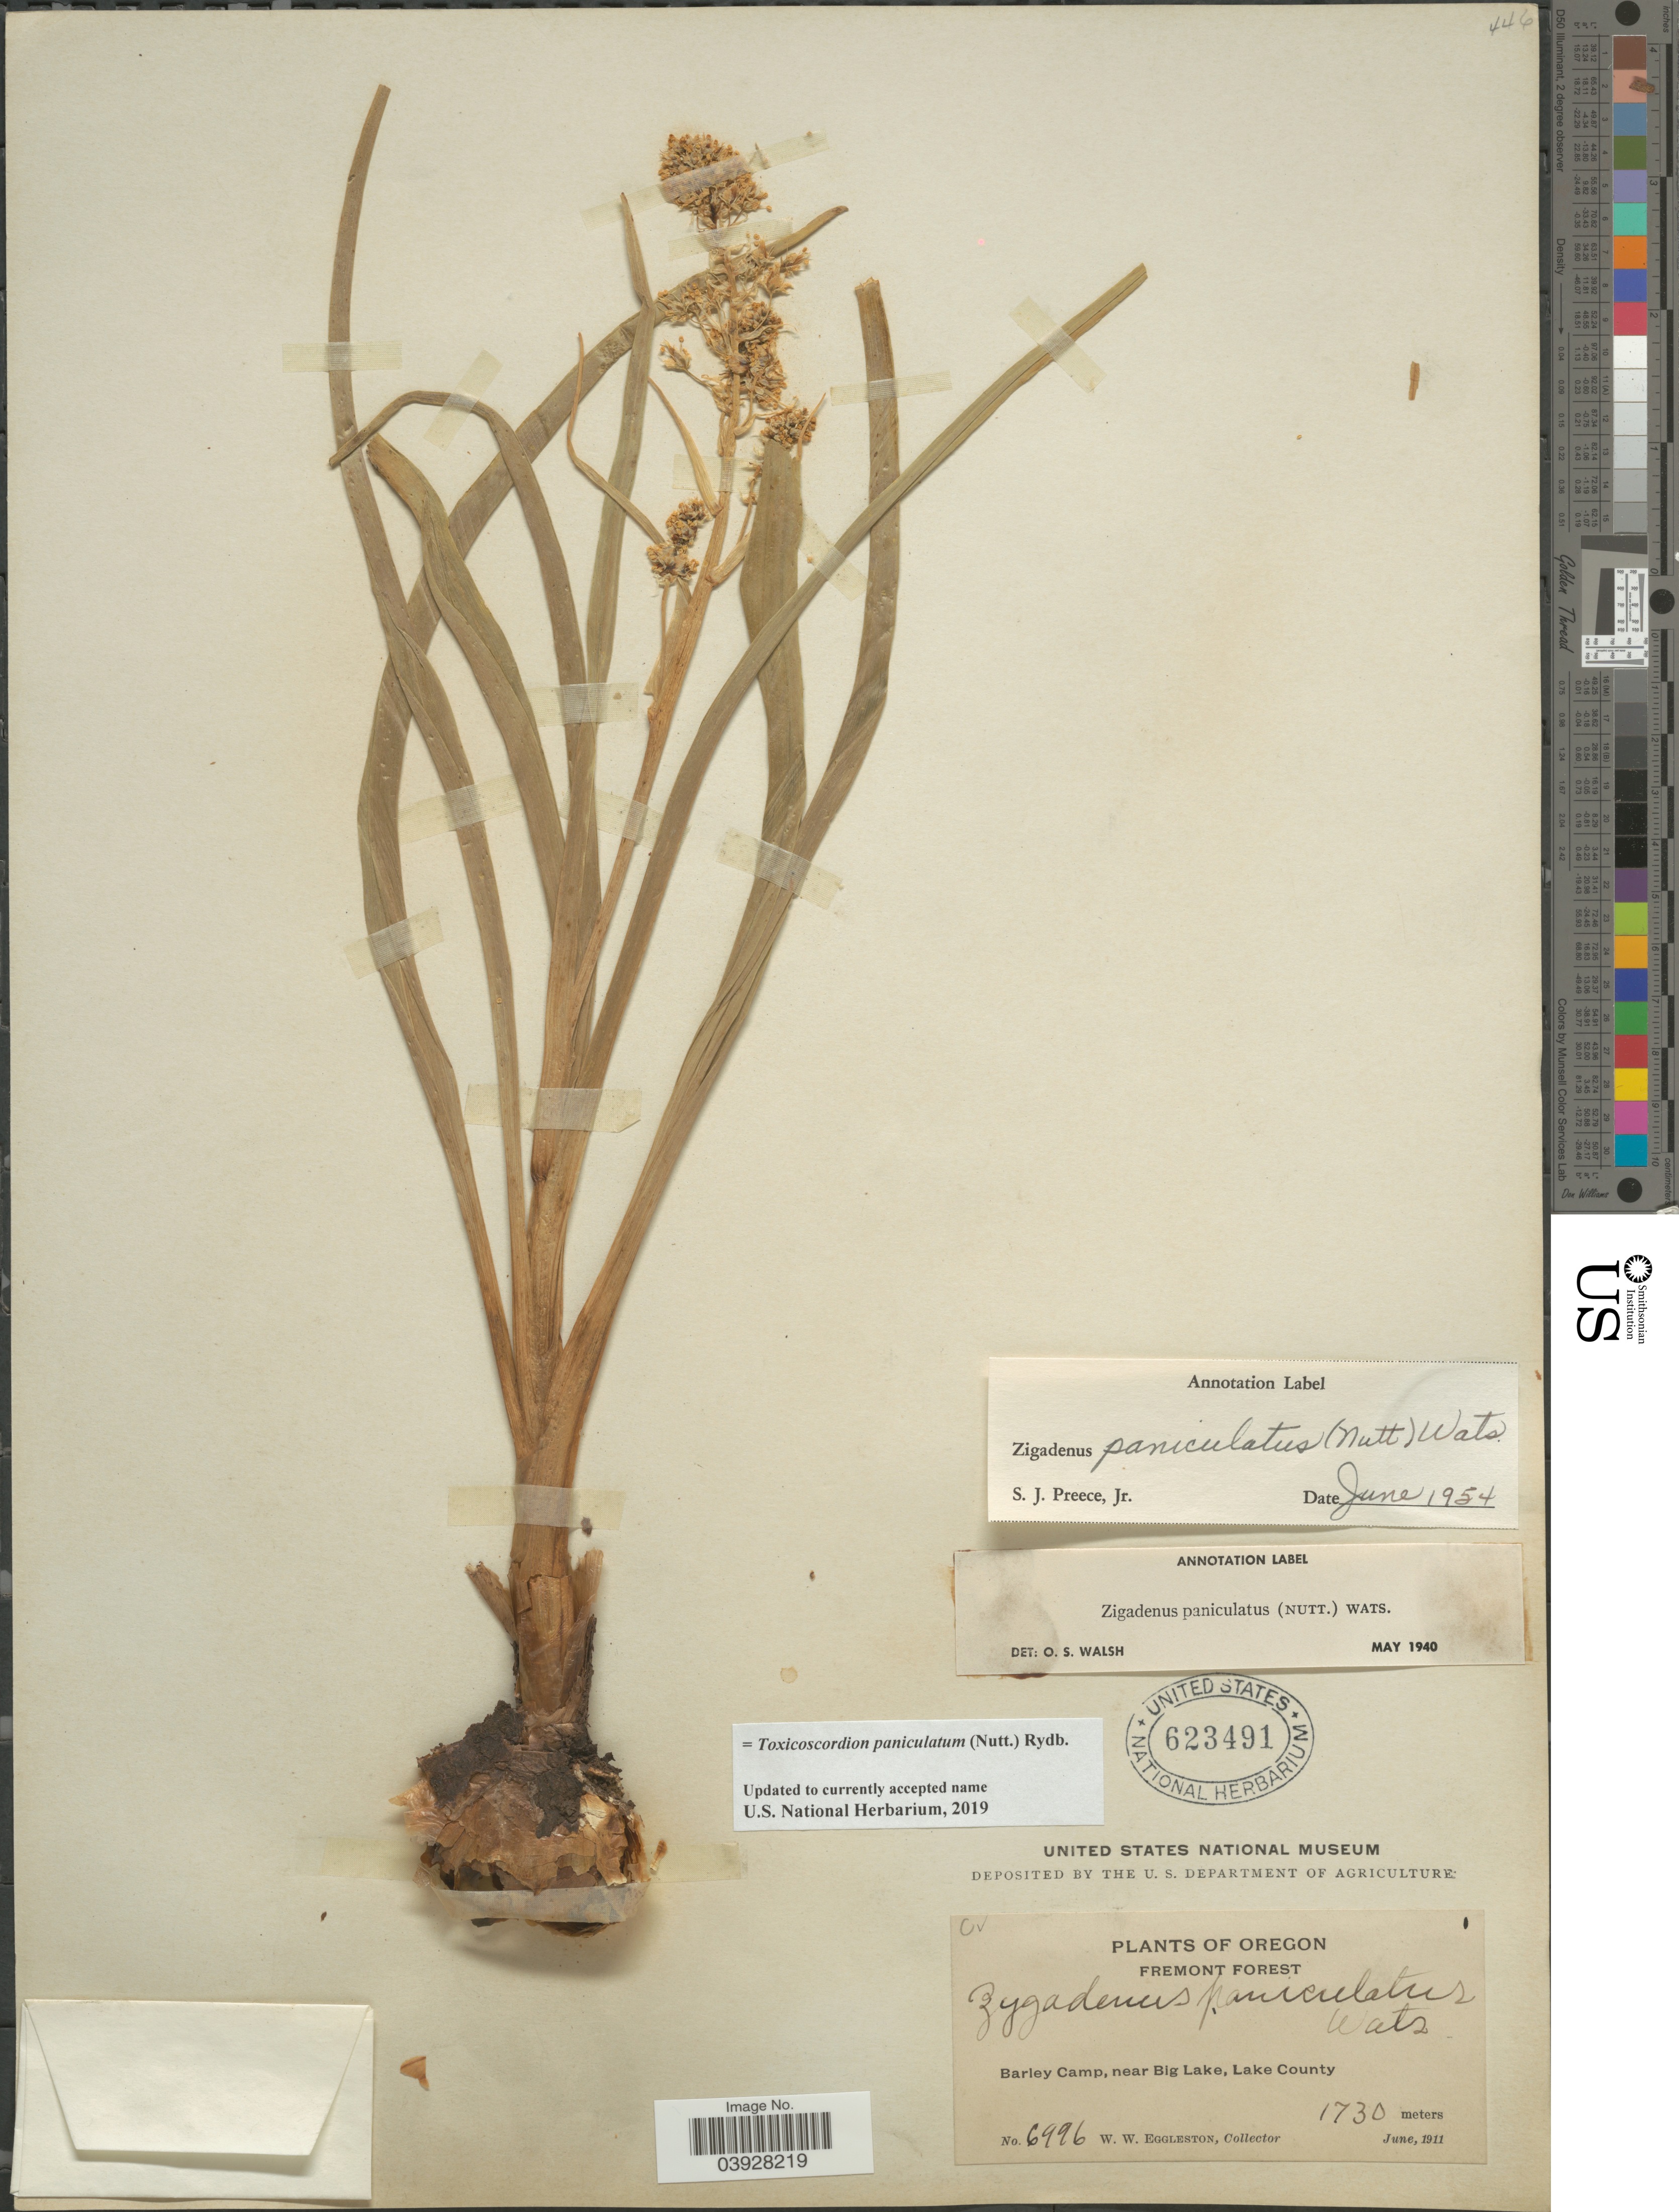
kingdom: Plantae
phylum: Tracheophyta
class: Liliopsida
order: Liliales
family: Melanthiaceae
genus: Toxicoscordion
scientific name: Toxicoscordion paniculatum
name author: (Nutt.) Rydb.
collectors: W. W. Eggleston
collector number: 6996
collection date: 1911-06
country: United States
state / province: Oregon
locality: Fremont Forest. Barley Camp, near Big Lake, Lake County.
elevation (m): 1730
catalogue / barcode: US 623491